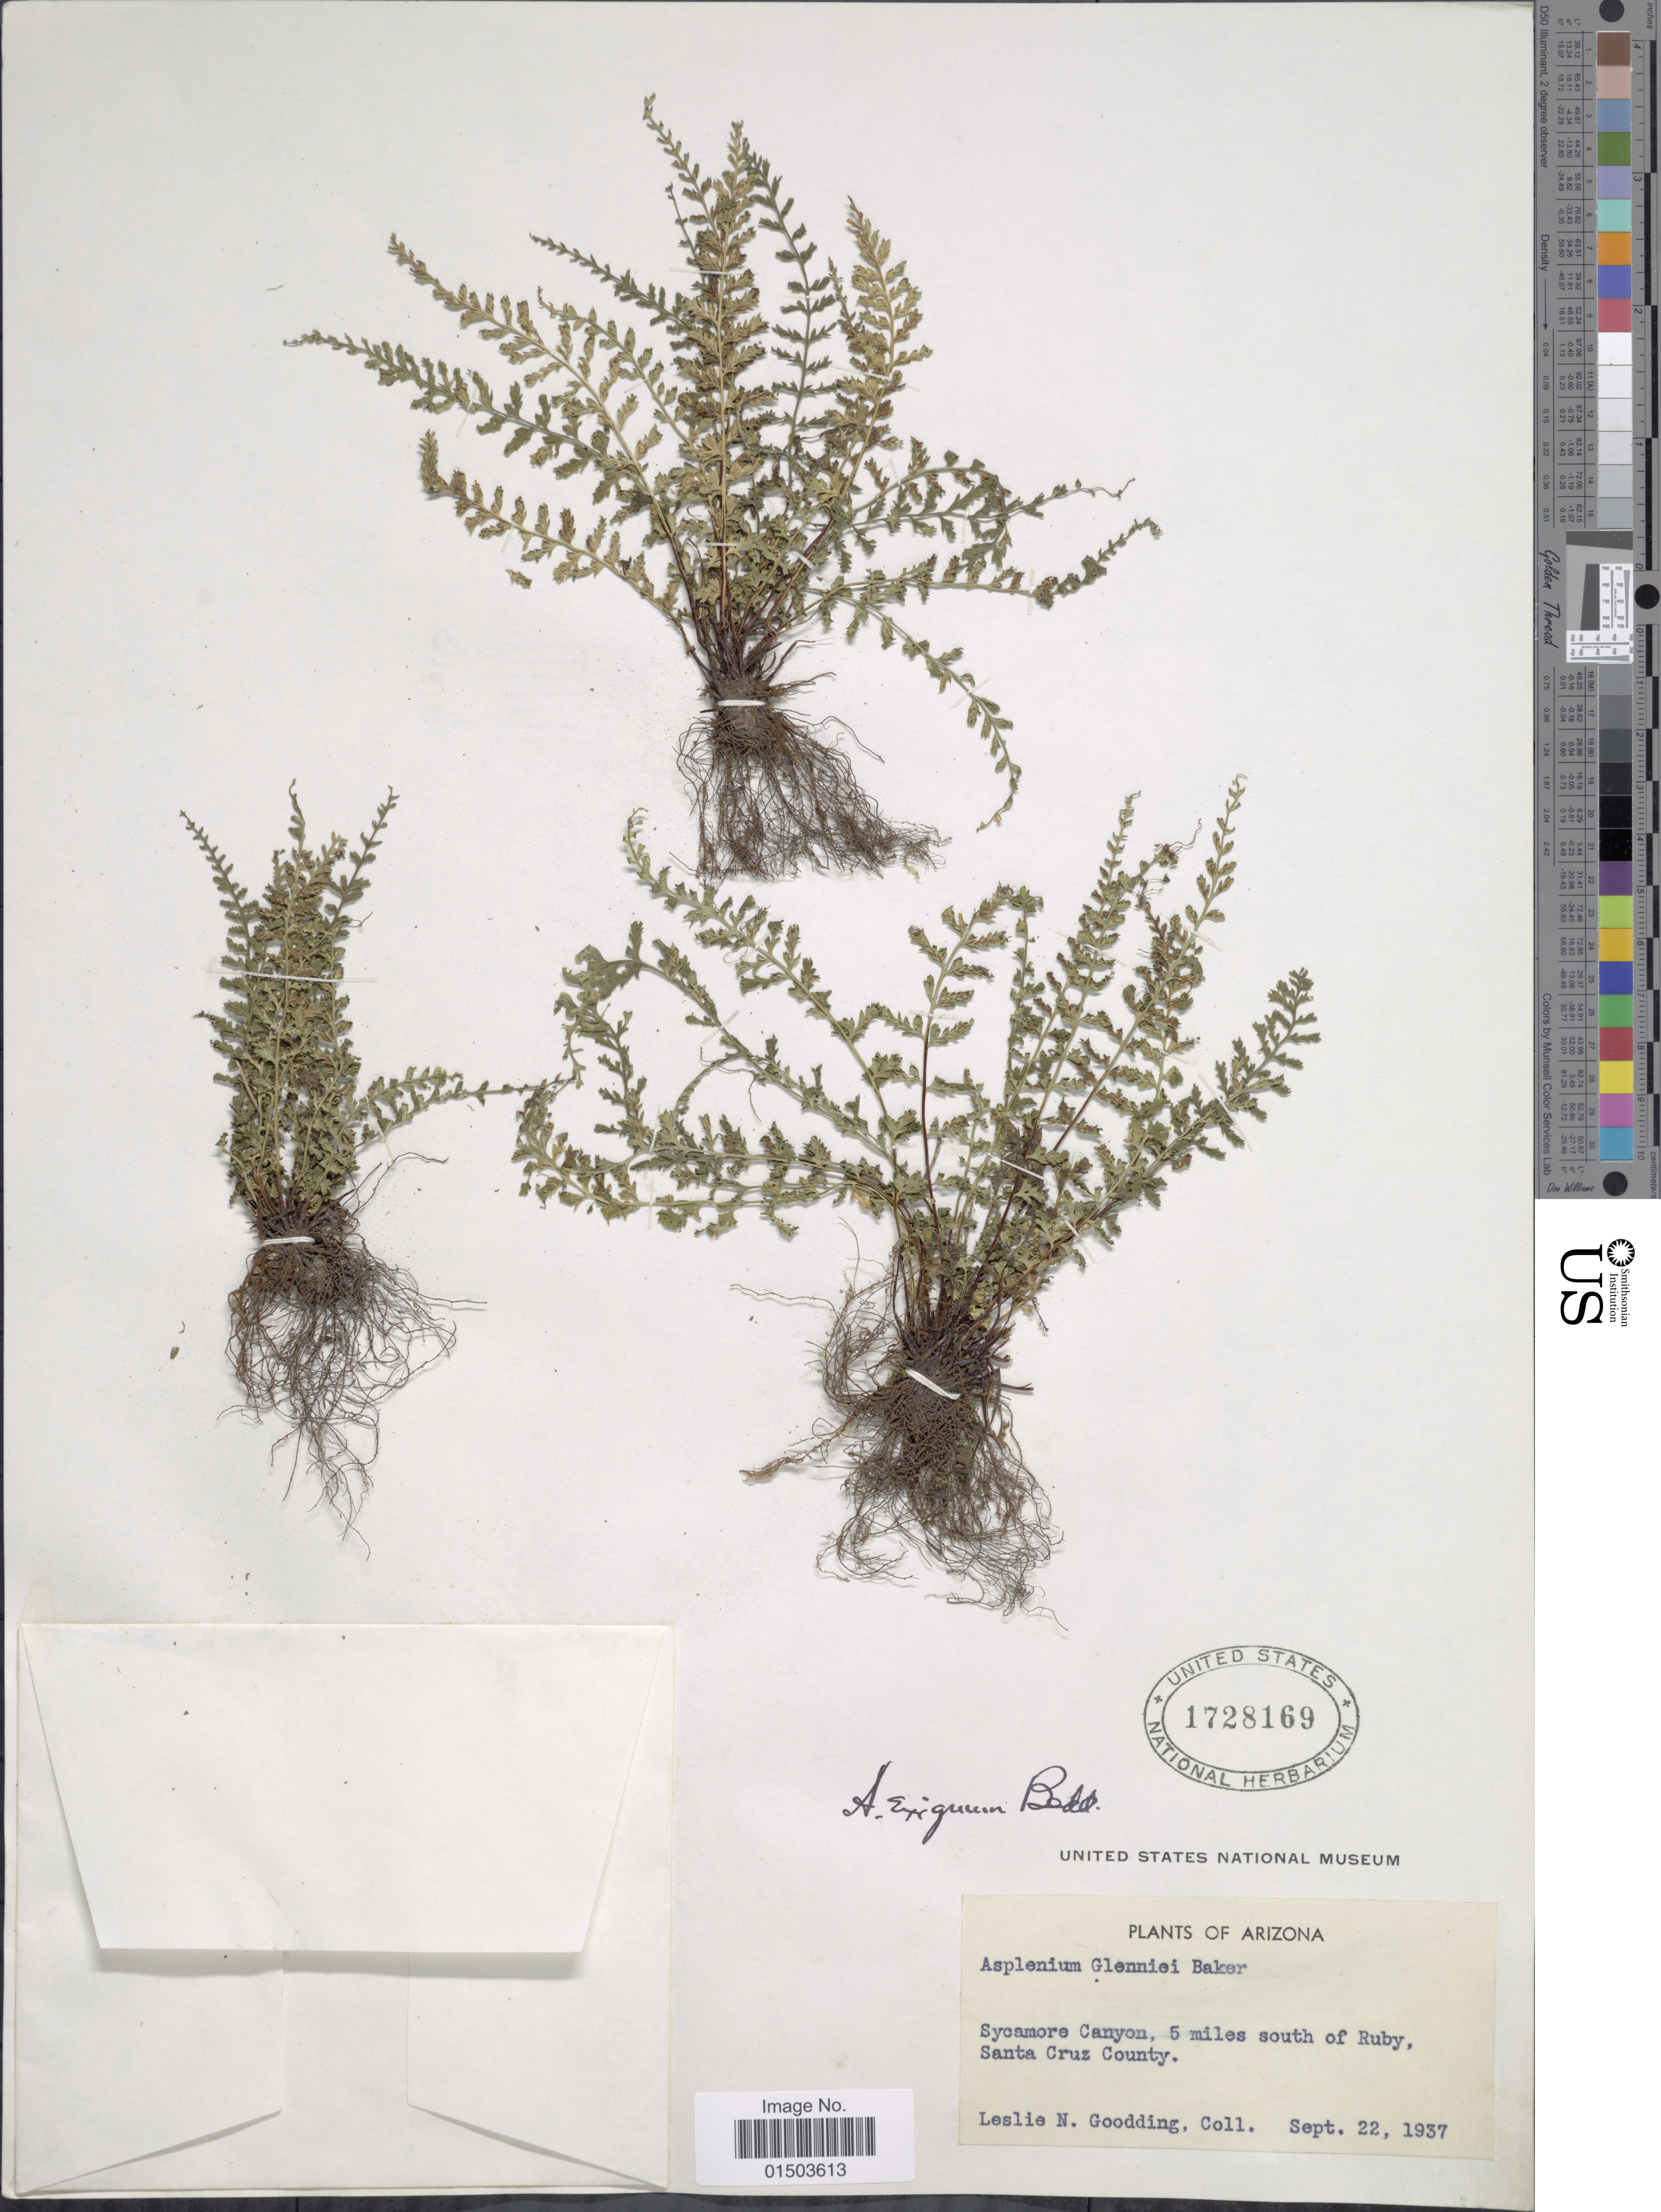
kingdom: Plantae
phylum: Tracheophyta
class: Polypodiopsida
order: Polypodiales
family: Aspleniaceae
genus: Asplenium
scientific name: Asplenium exiguum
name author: Bedd.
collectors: L. N. Goodding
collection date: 1937-09-22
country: United States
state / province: Arizona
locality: Arizona, Sycamore Canyon, 5 miles south of Ruby, Santa Cruz County.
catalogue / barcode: US 1728169